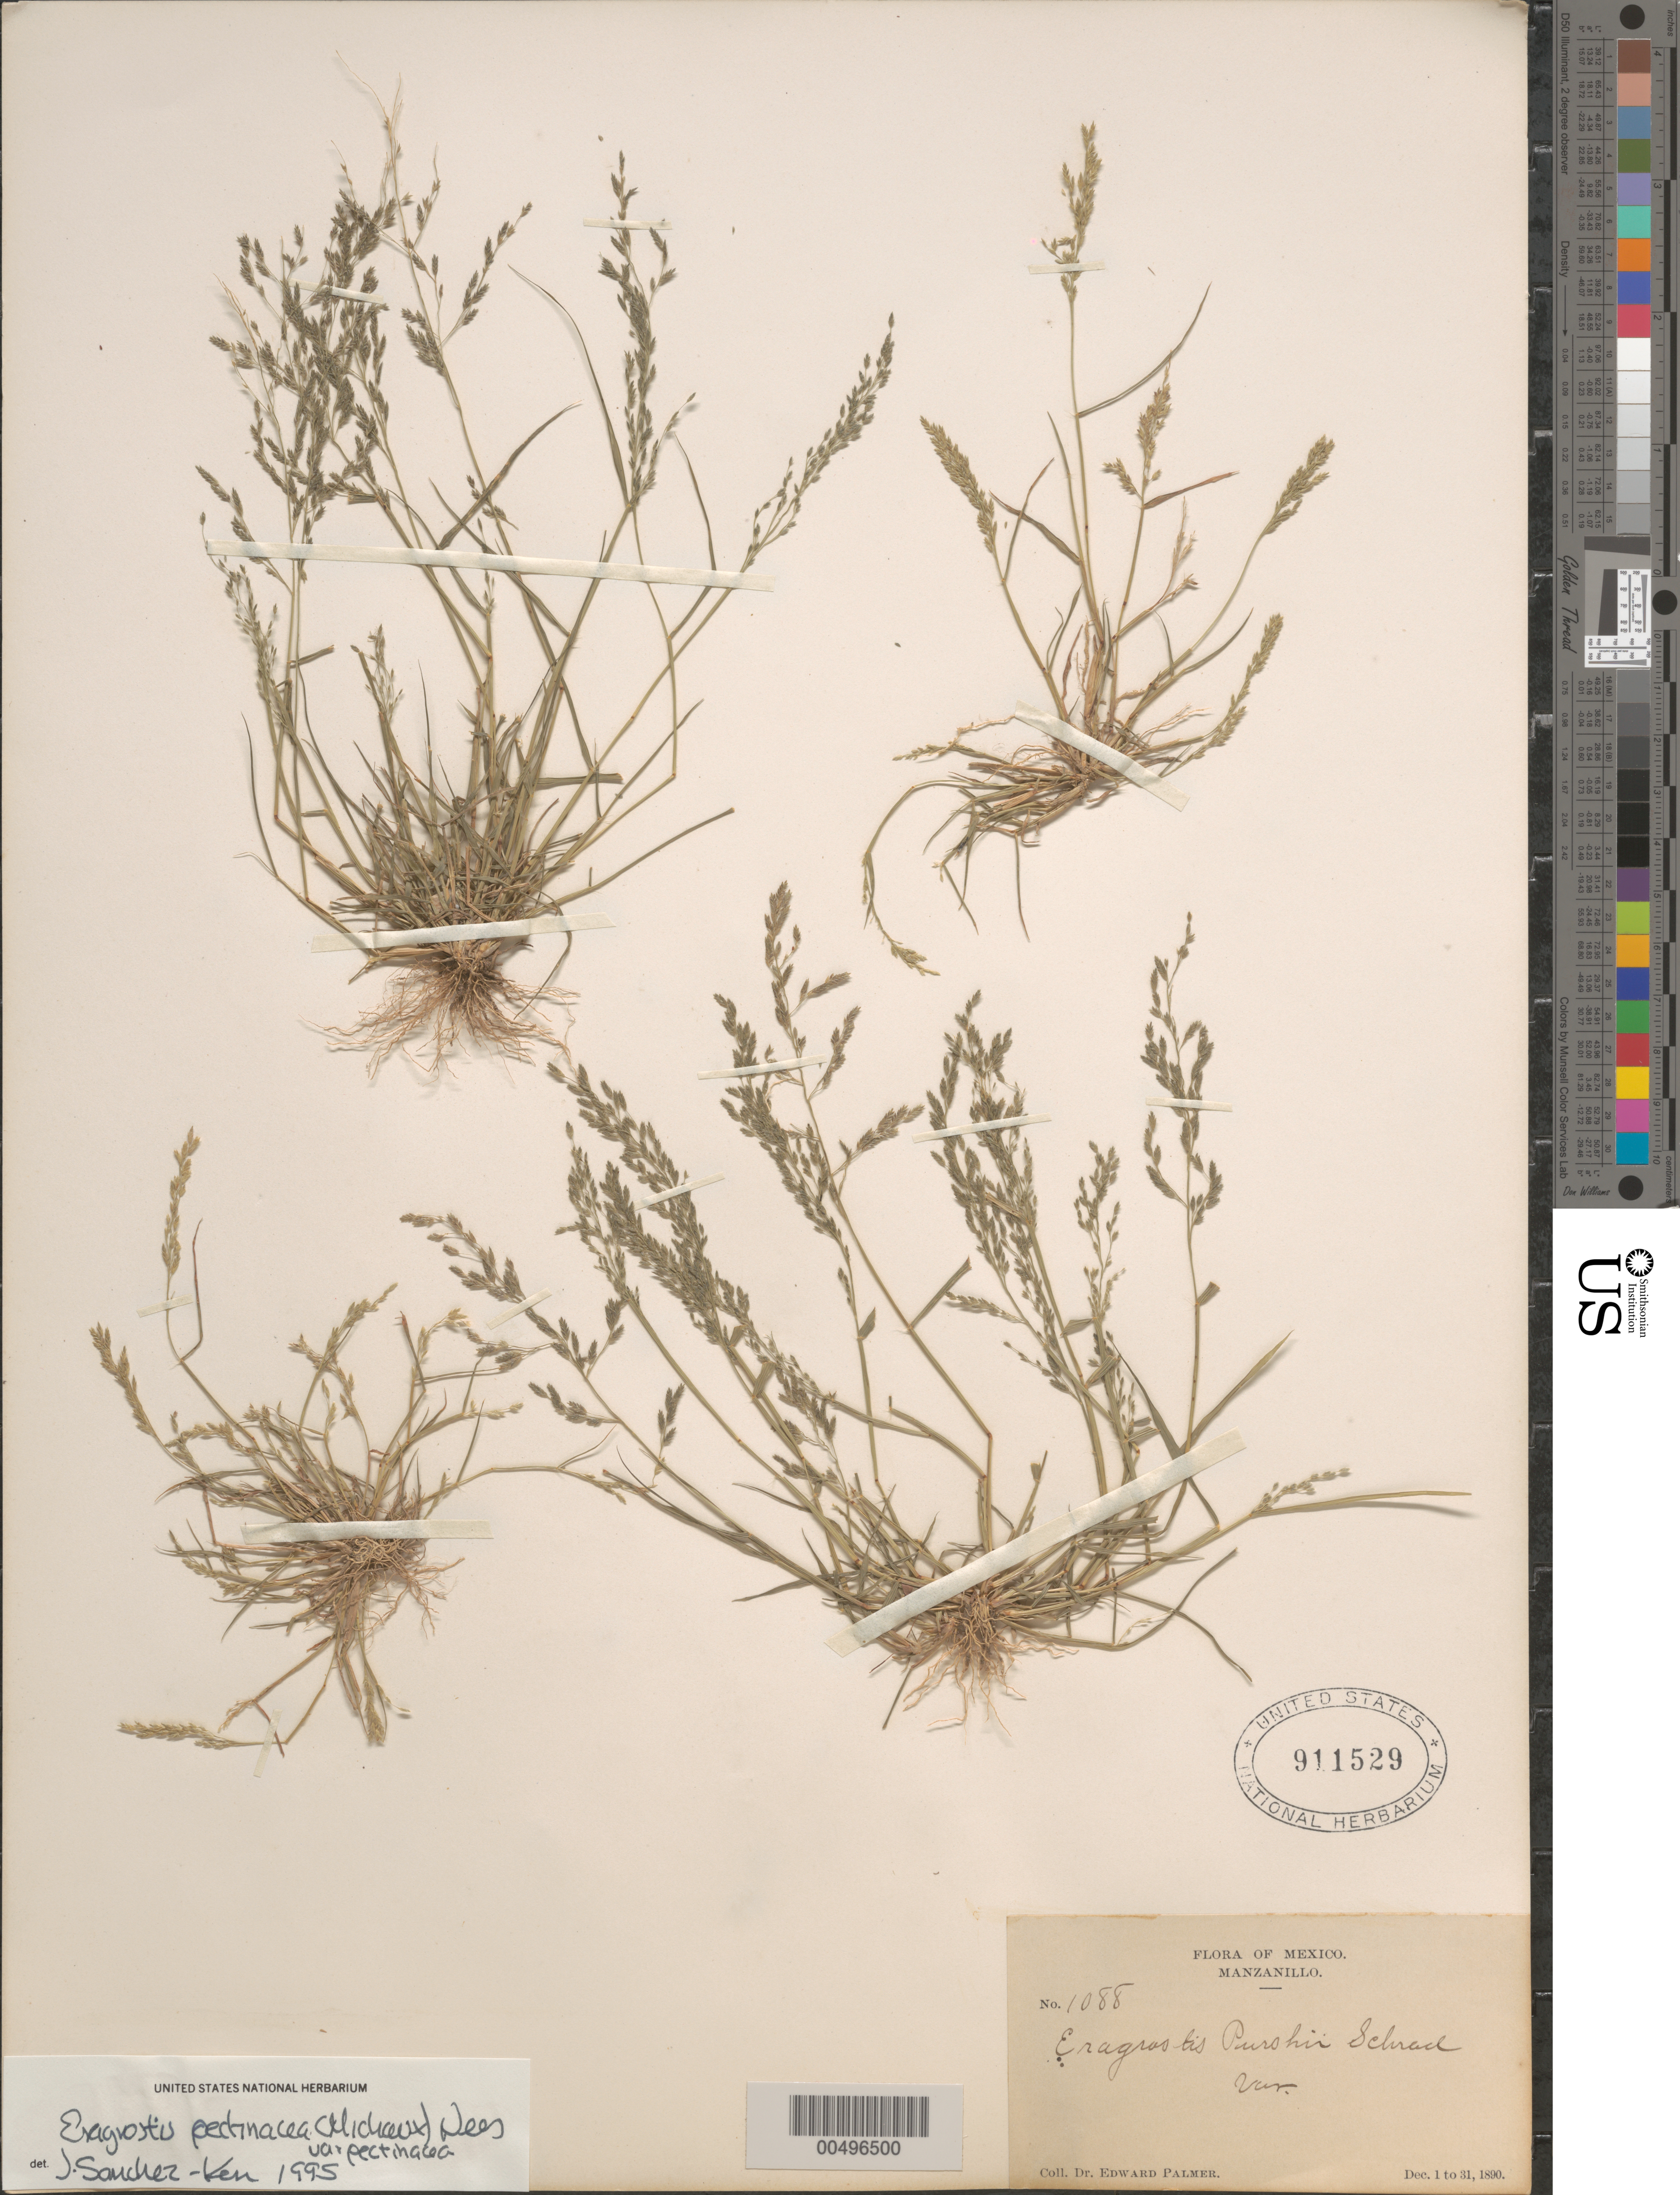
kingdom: Plantae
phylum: Tracheophyta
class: Liliopsida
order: Poales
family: Poaceae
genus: Eragrostis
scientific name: Eragrostis pectinacea var. pectinacea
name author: (Michx.) Nees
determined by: Sánchez-Ken, J. G.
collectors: E. Palmer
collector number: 1088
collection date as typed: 1 Dec 1890 to 31 Dec 1890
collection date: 1890-12-01/1890-12-31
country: Mexico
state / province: Colima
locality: Manzanillo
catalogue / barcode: US 911529